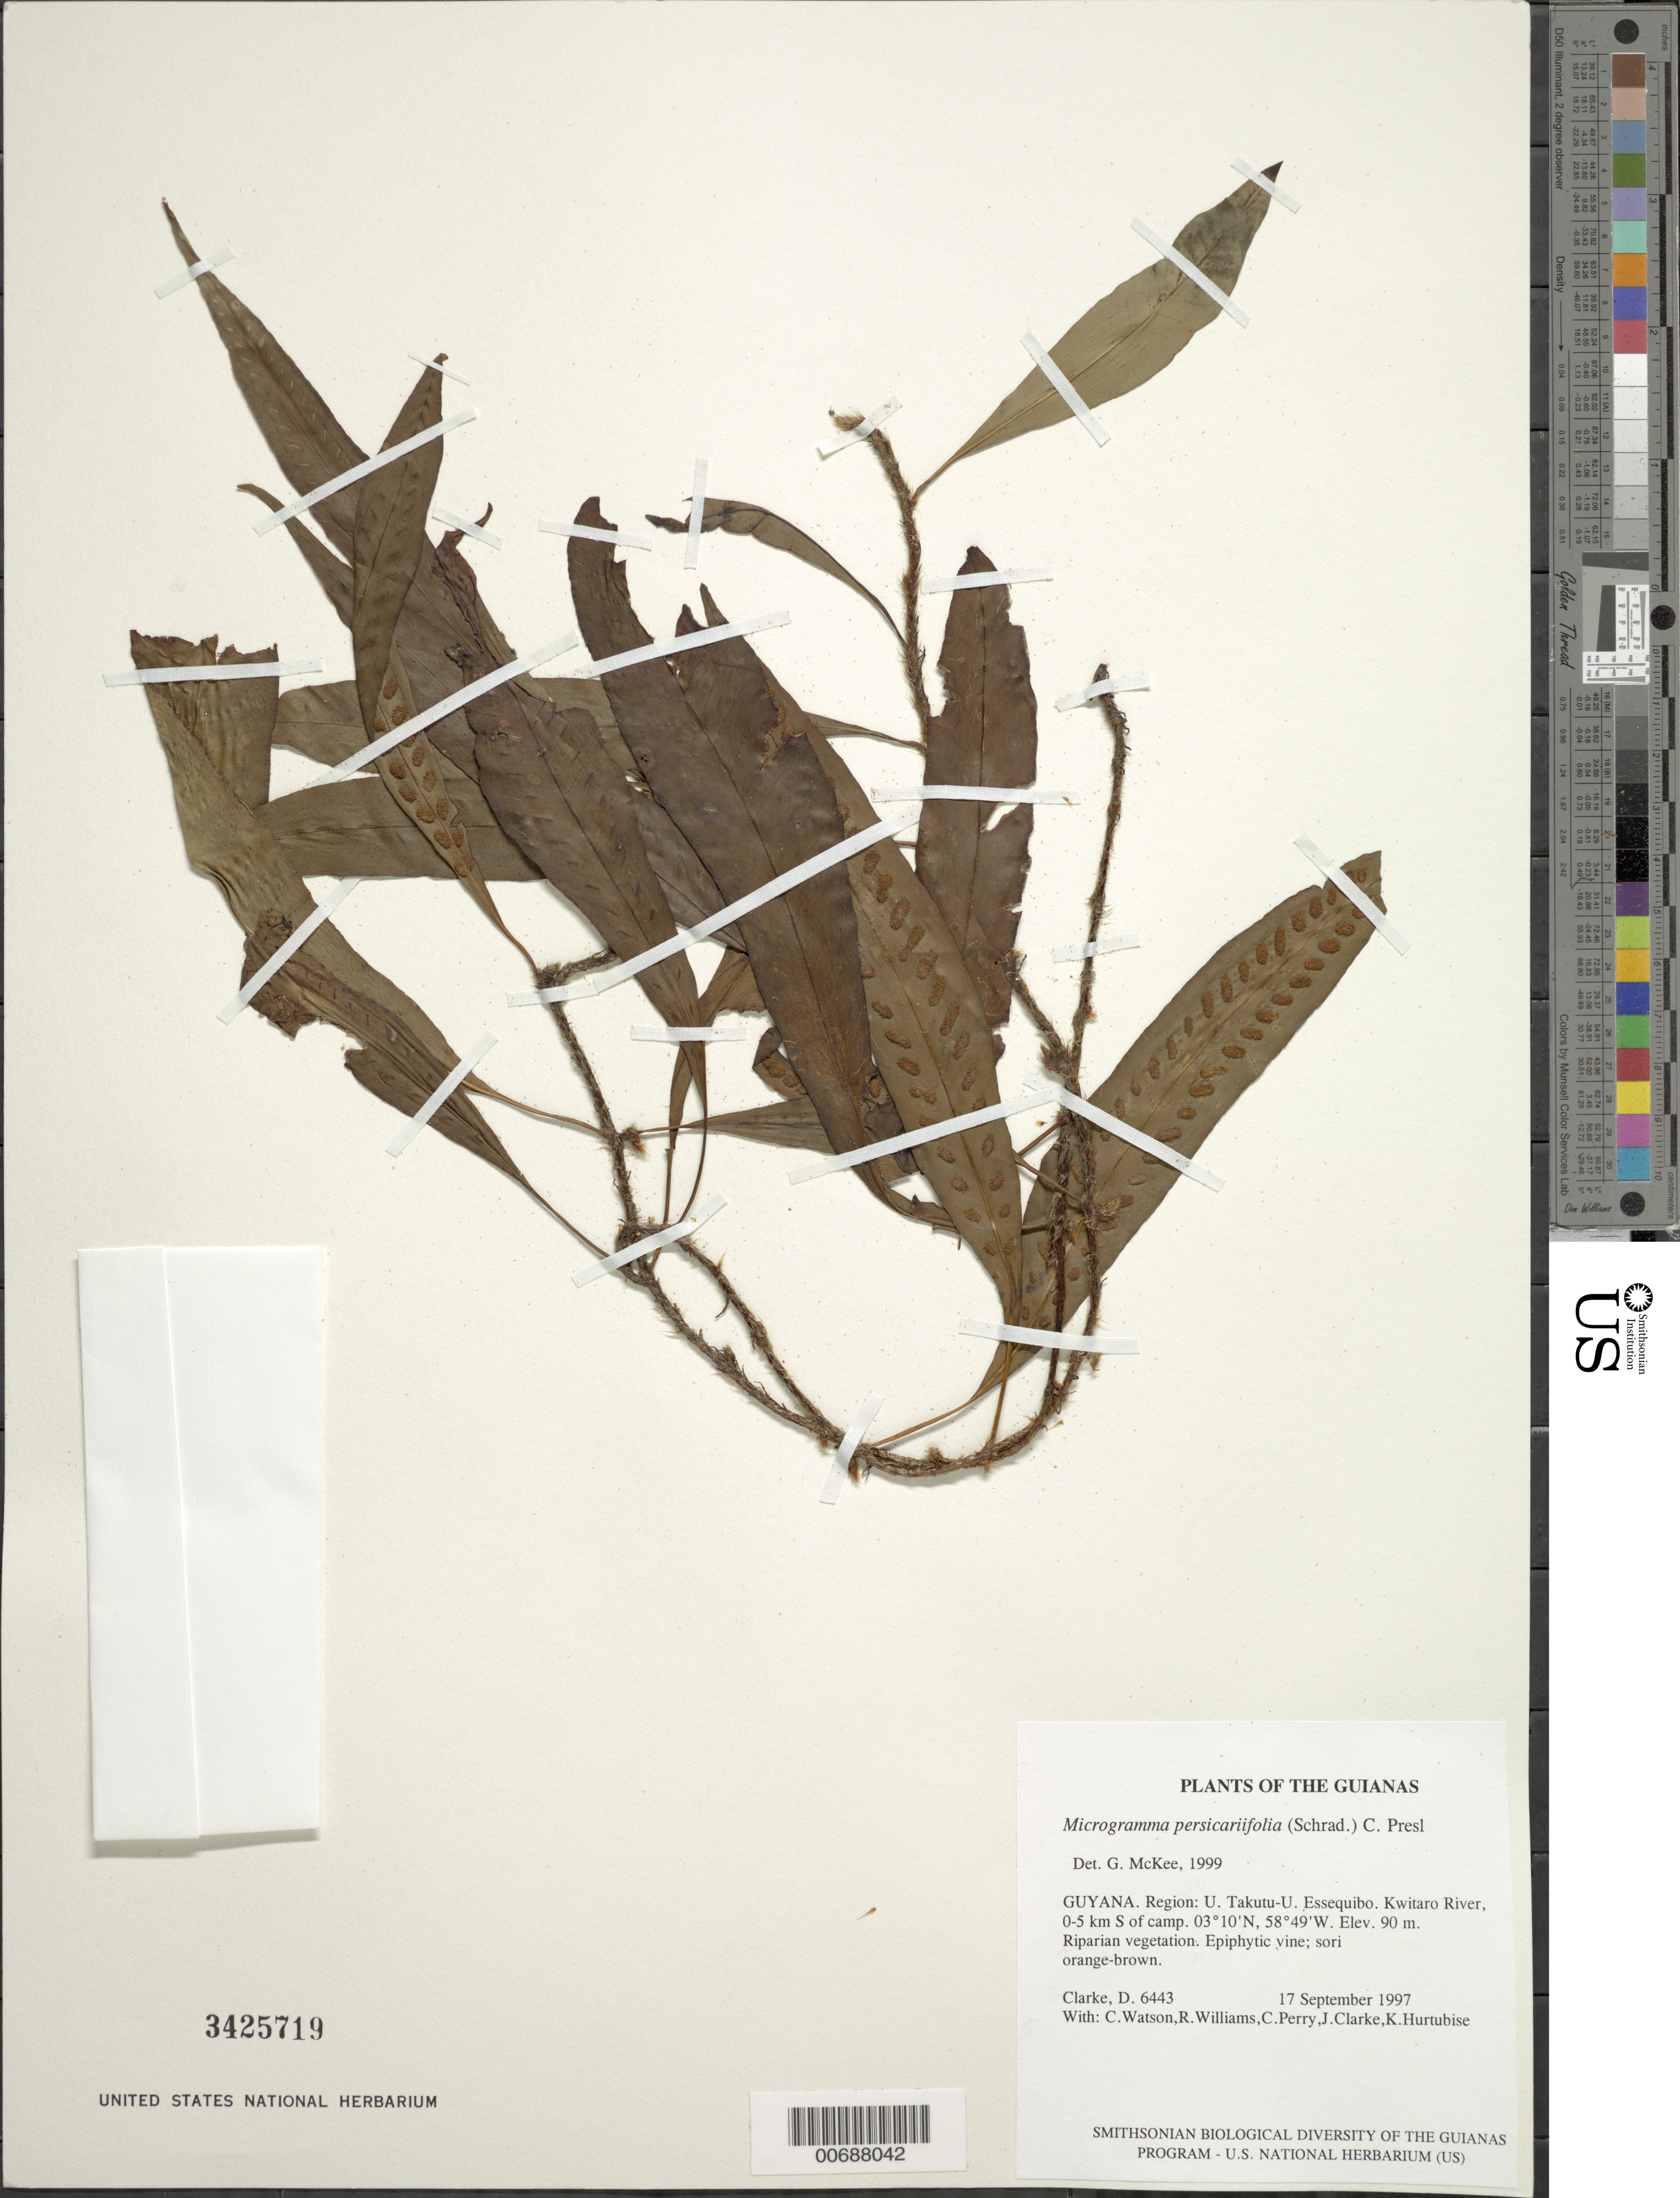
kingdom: Plantae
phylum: Tracheophyta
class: Polypodiopsida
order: Polypodiales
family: Polypodiaceae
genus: Microgramma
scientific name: Microgramma persicariifolia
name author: (Schrad.) C. Presl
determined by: McKee, G. S., (US), NMNH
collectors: H. D. Clarke, C. Watson, R. Williams, C. Perry, J. Clarke & K. Hurtubise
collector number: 6443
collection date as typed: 17 September 1997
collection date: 1997-09-17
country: Guyana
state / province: U. Takutu-U. Essequibo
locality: Kwitaro River, 0-5 km S of camp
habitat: Riparian vegetation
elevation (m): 90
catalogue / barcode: US 3425719